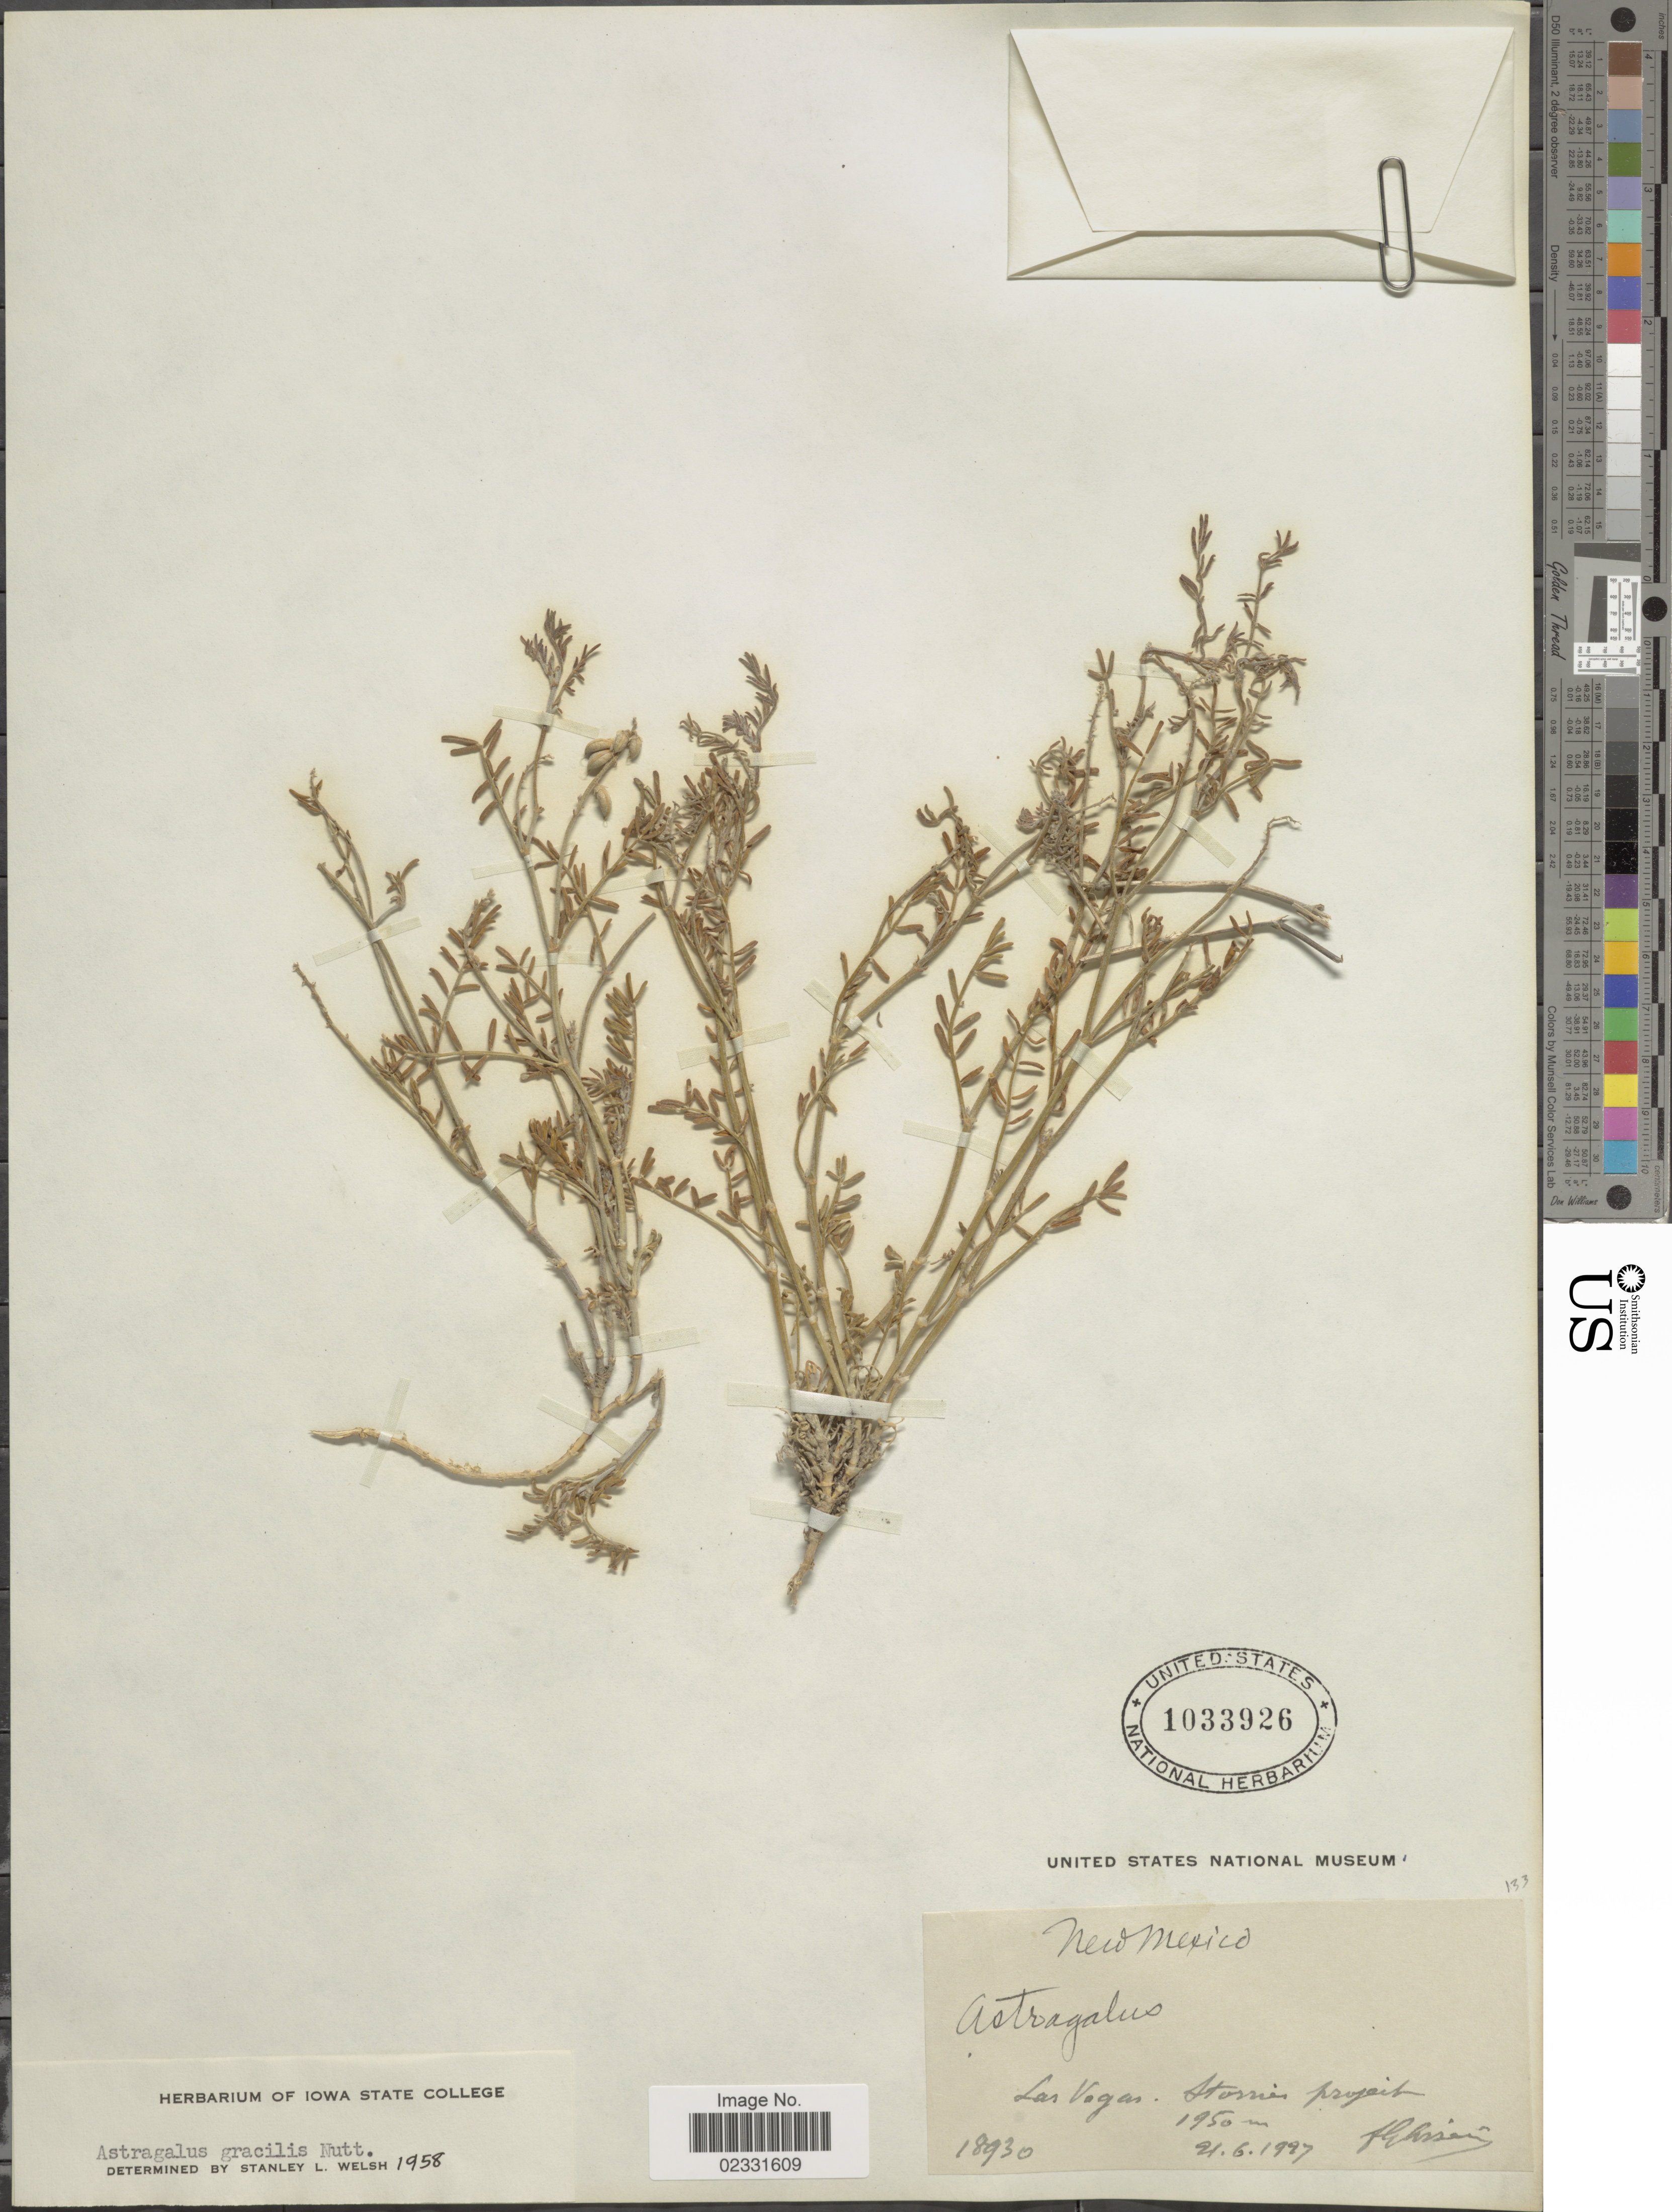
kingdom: Plantae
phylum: Tracheophyta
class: Magnoliopsida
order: Fabales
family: Fabaceae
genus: Astragalus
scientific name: Astragalus gracilis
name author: Nutt.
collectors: Bro. G. Arsène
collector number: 18930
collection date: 1997-06-21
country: United States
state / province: New Mexico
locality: Las Vegas: Storries project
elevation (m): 1950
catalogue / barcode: US 1033926